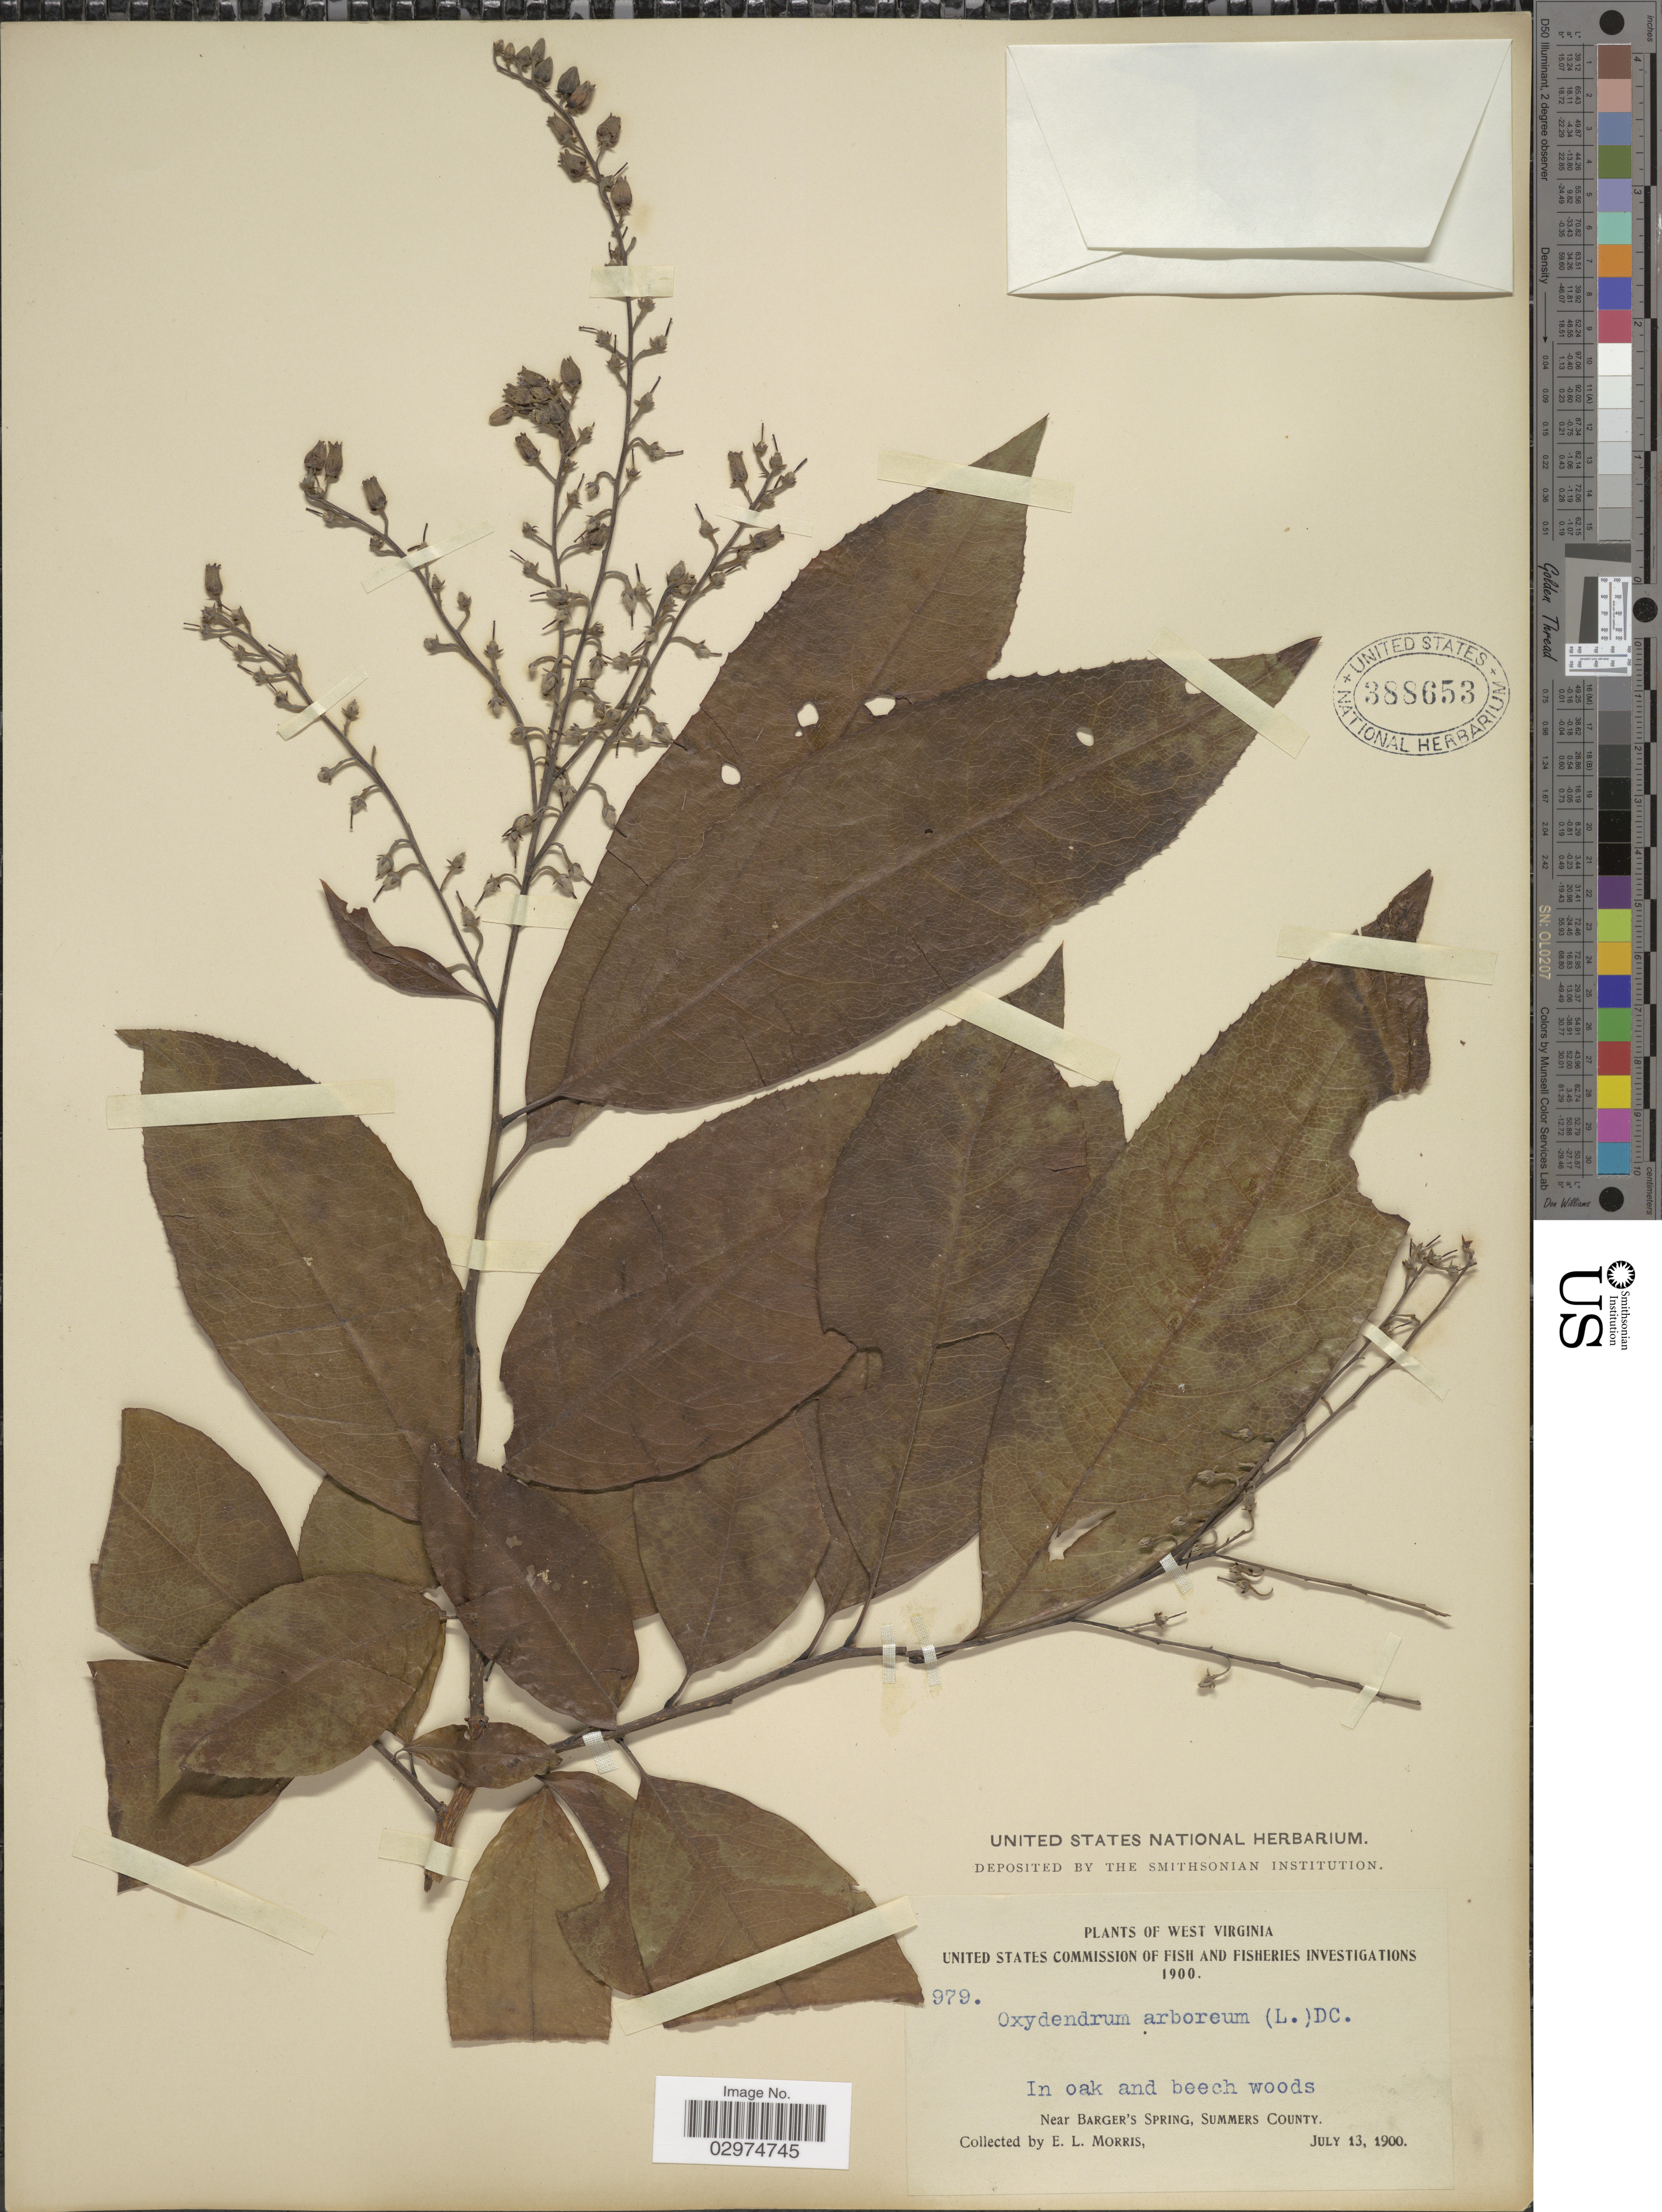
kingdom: Plantae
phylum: Tracheophyta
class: Magnoliopsida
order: Ericales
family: Ericaceae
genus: Oxydendrum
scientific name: Oxydendrum arboreum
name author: (L.) DC.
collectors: E. Morris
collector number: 979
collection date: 1900-07-13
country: United States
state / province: West Virginia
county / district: Summers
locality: Near Barger's Spring, Summers County.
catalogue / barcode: US 388653